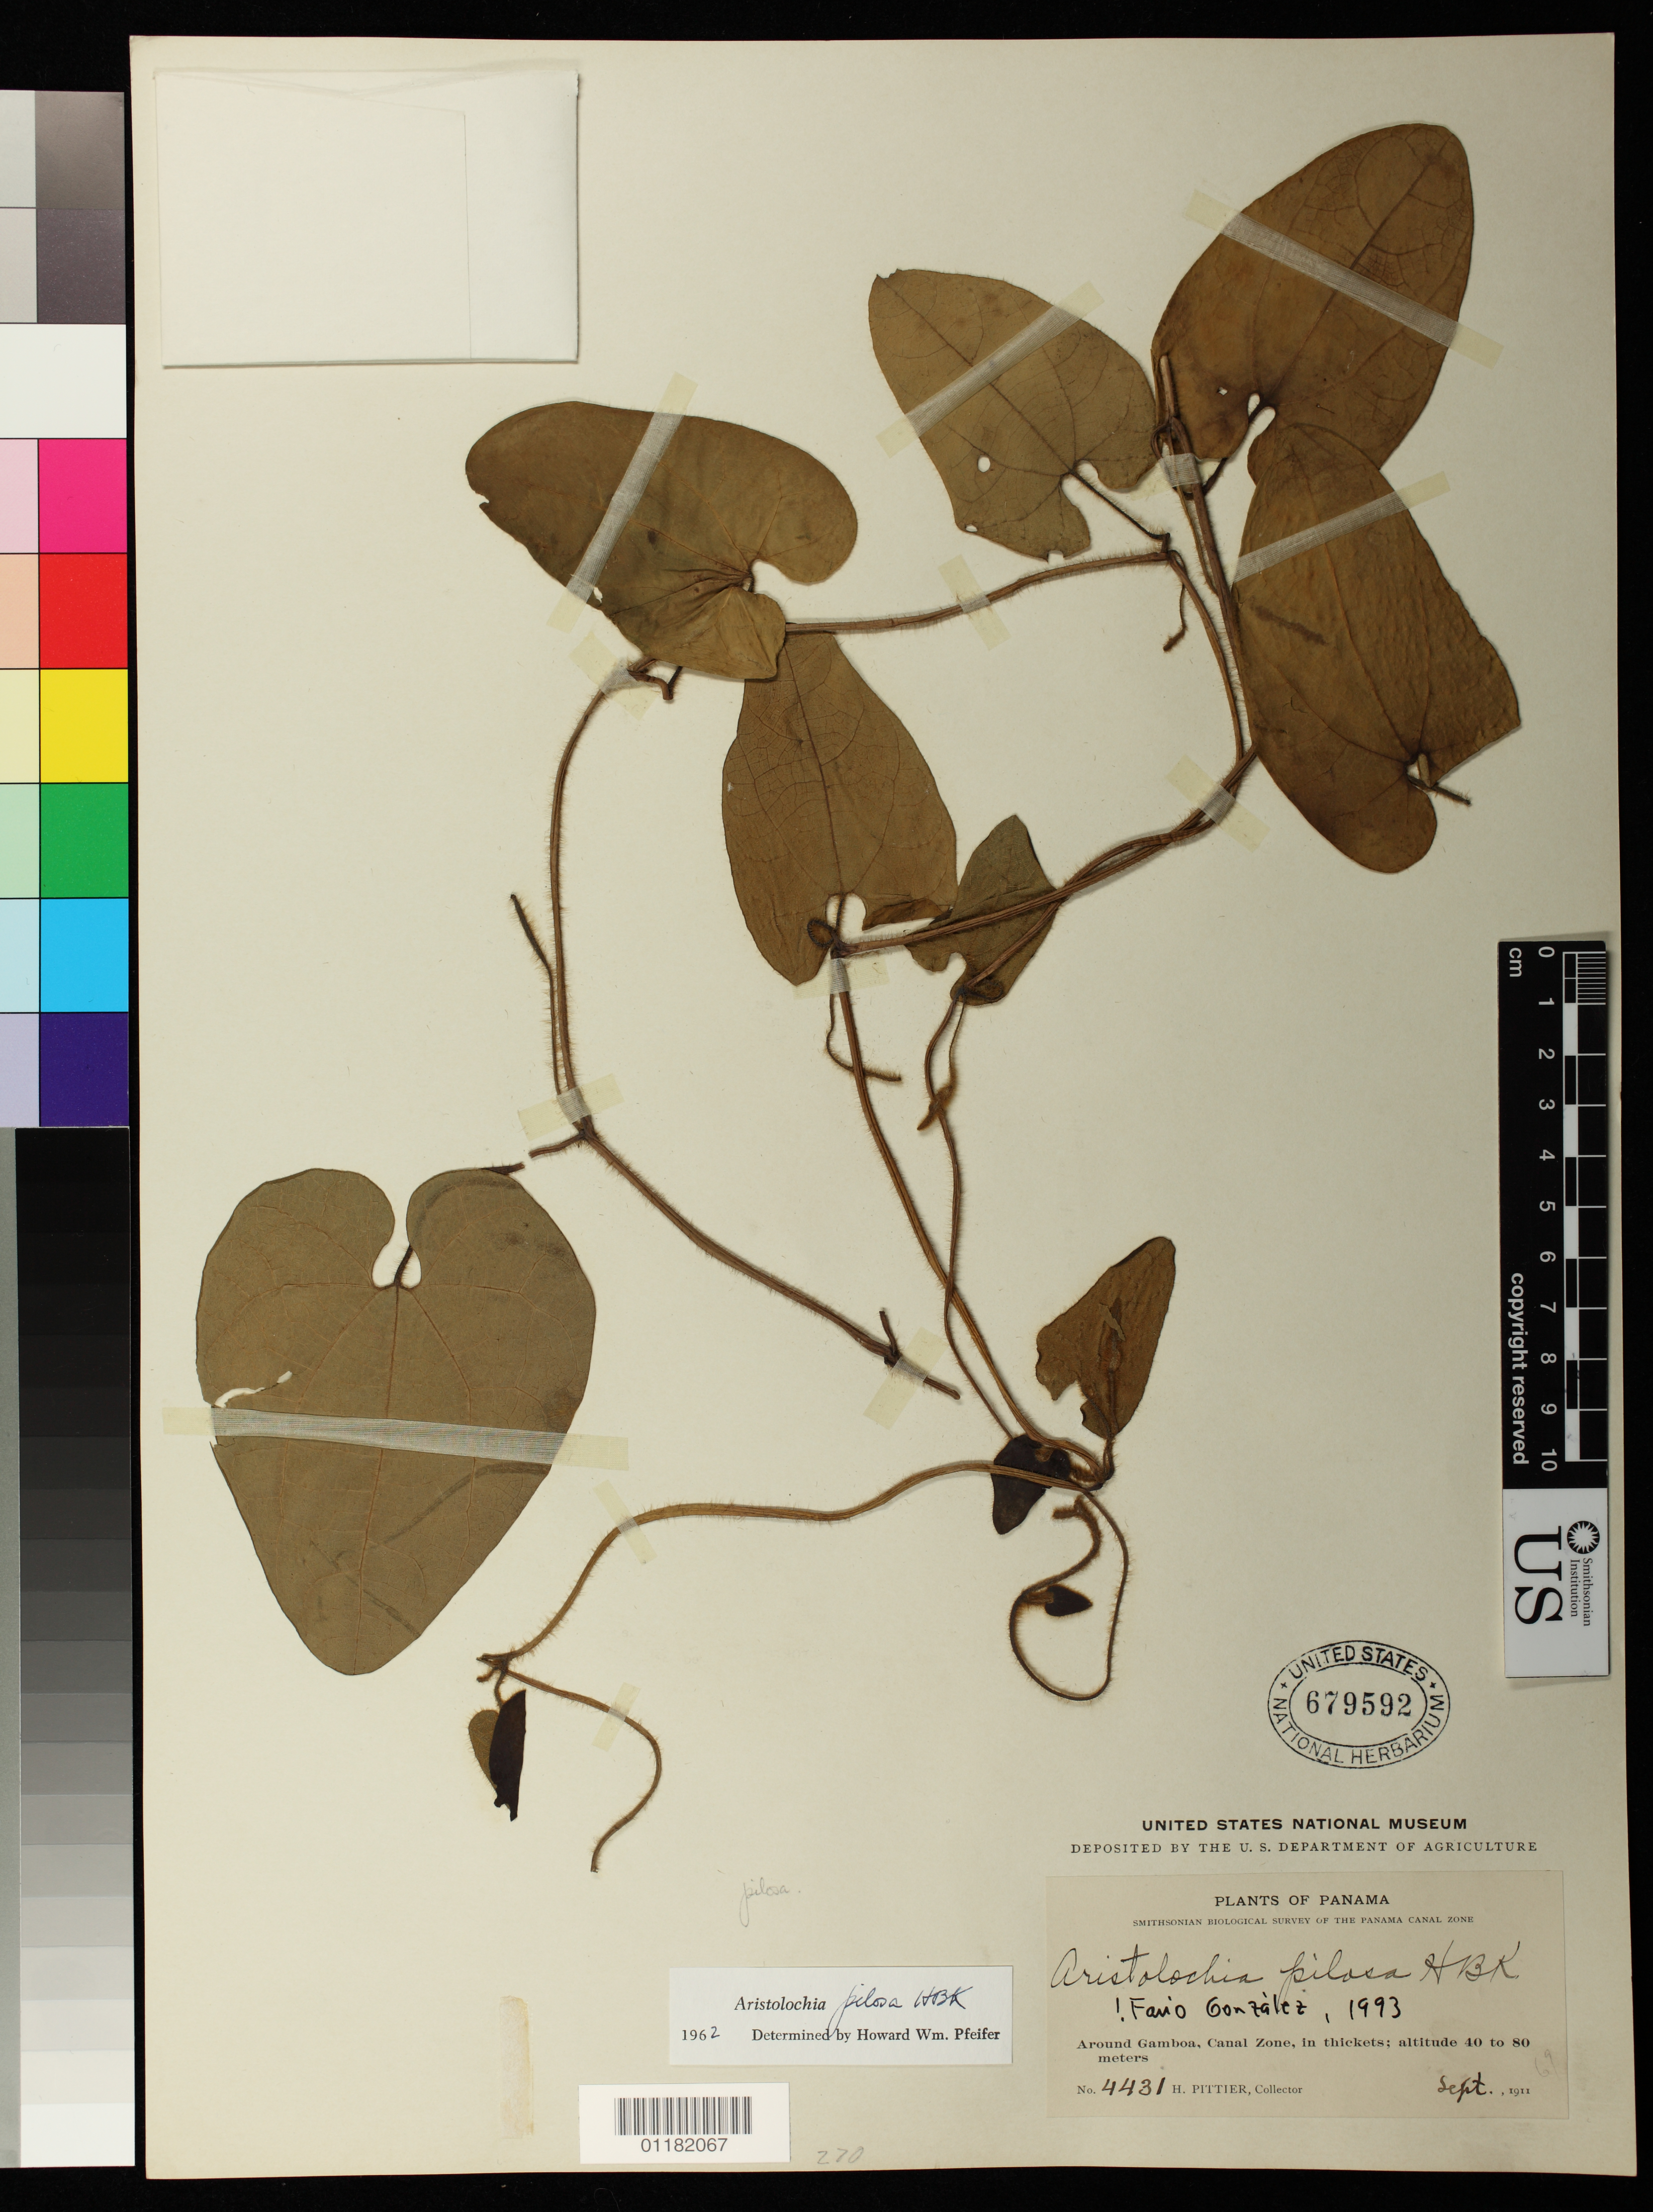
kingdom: Plantae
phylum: Tracheophyta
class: Magnoliopsida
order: Piperales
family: Aristolochiaceae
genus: Aristolochia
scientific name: Aristolochia pilosa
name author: Kunth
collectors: H. F. Pittier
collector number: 4431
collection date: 1911-09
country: Panama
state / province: Colón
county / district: Canal Zone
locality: Around Gamboa, Canal Zone, in thickets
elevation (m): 40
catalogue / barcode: US 679592